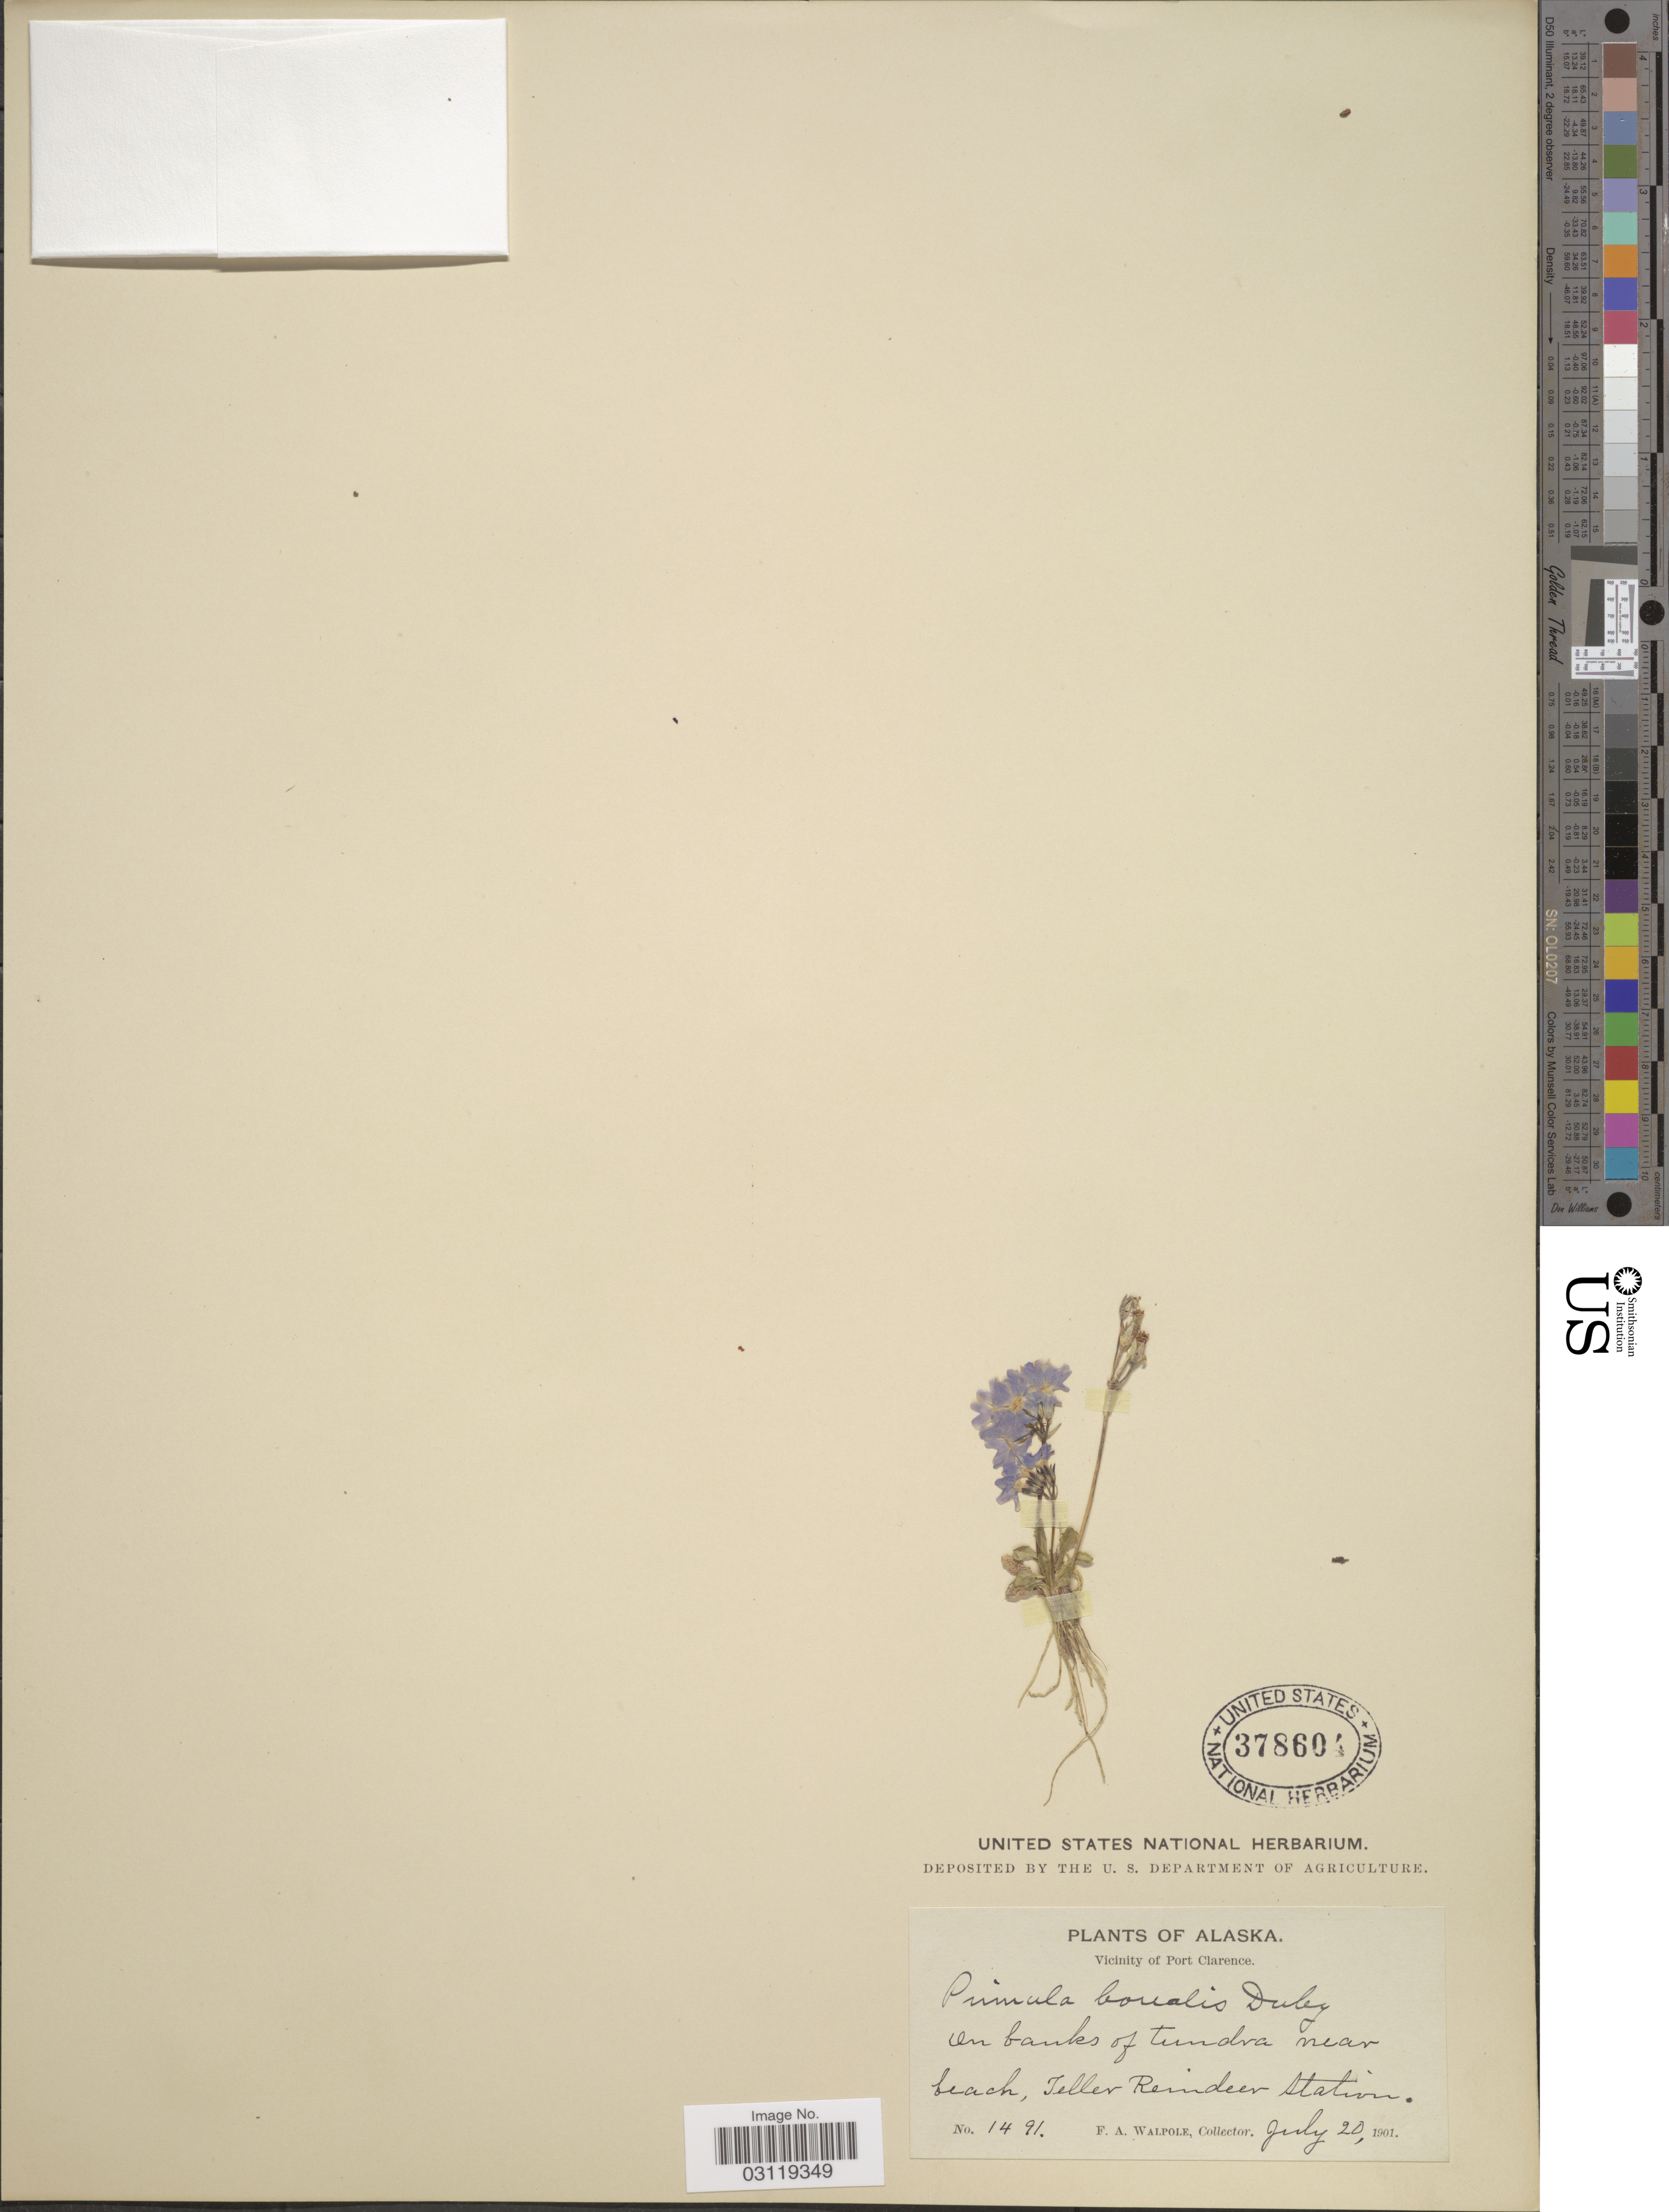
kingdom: Plantae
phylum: Tracheophyta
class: Magnoliopsida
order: Ericales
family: Primulaceae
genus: Primula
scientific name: Primula borealis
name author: Duby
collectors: F. Walpole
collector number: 1491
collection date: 1901-07-20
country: United States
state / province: Alaska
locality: Vicinity of Port Clarence. On banks of tundra near beach, Teller Reindeer Station.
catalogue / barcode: US 378604